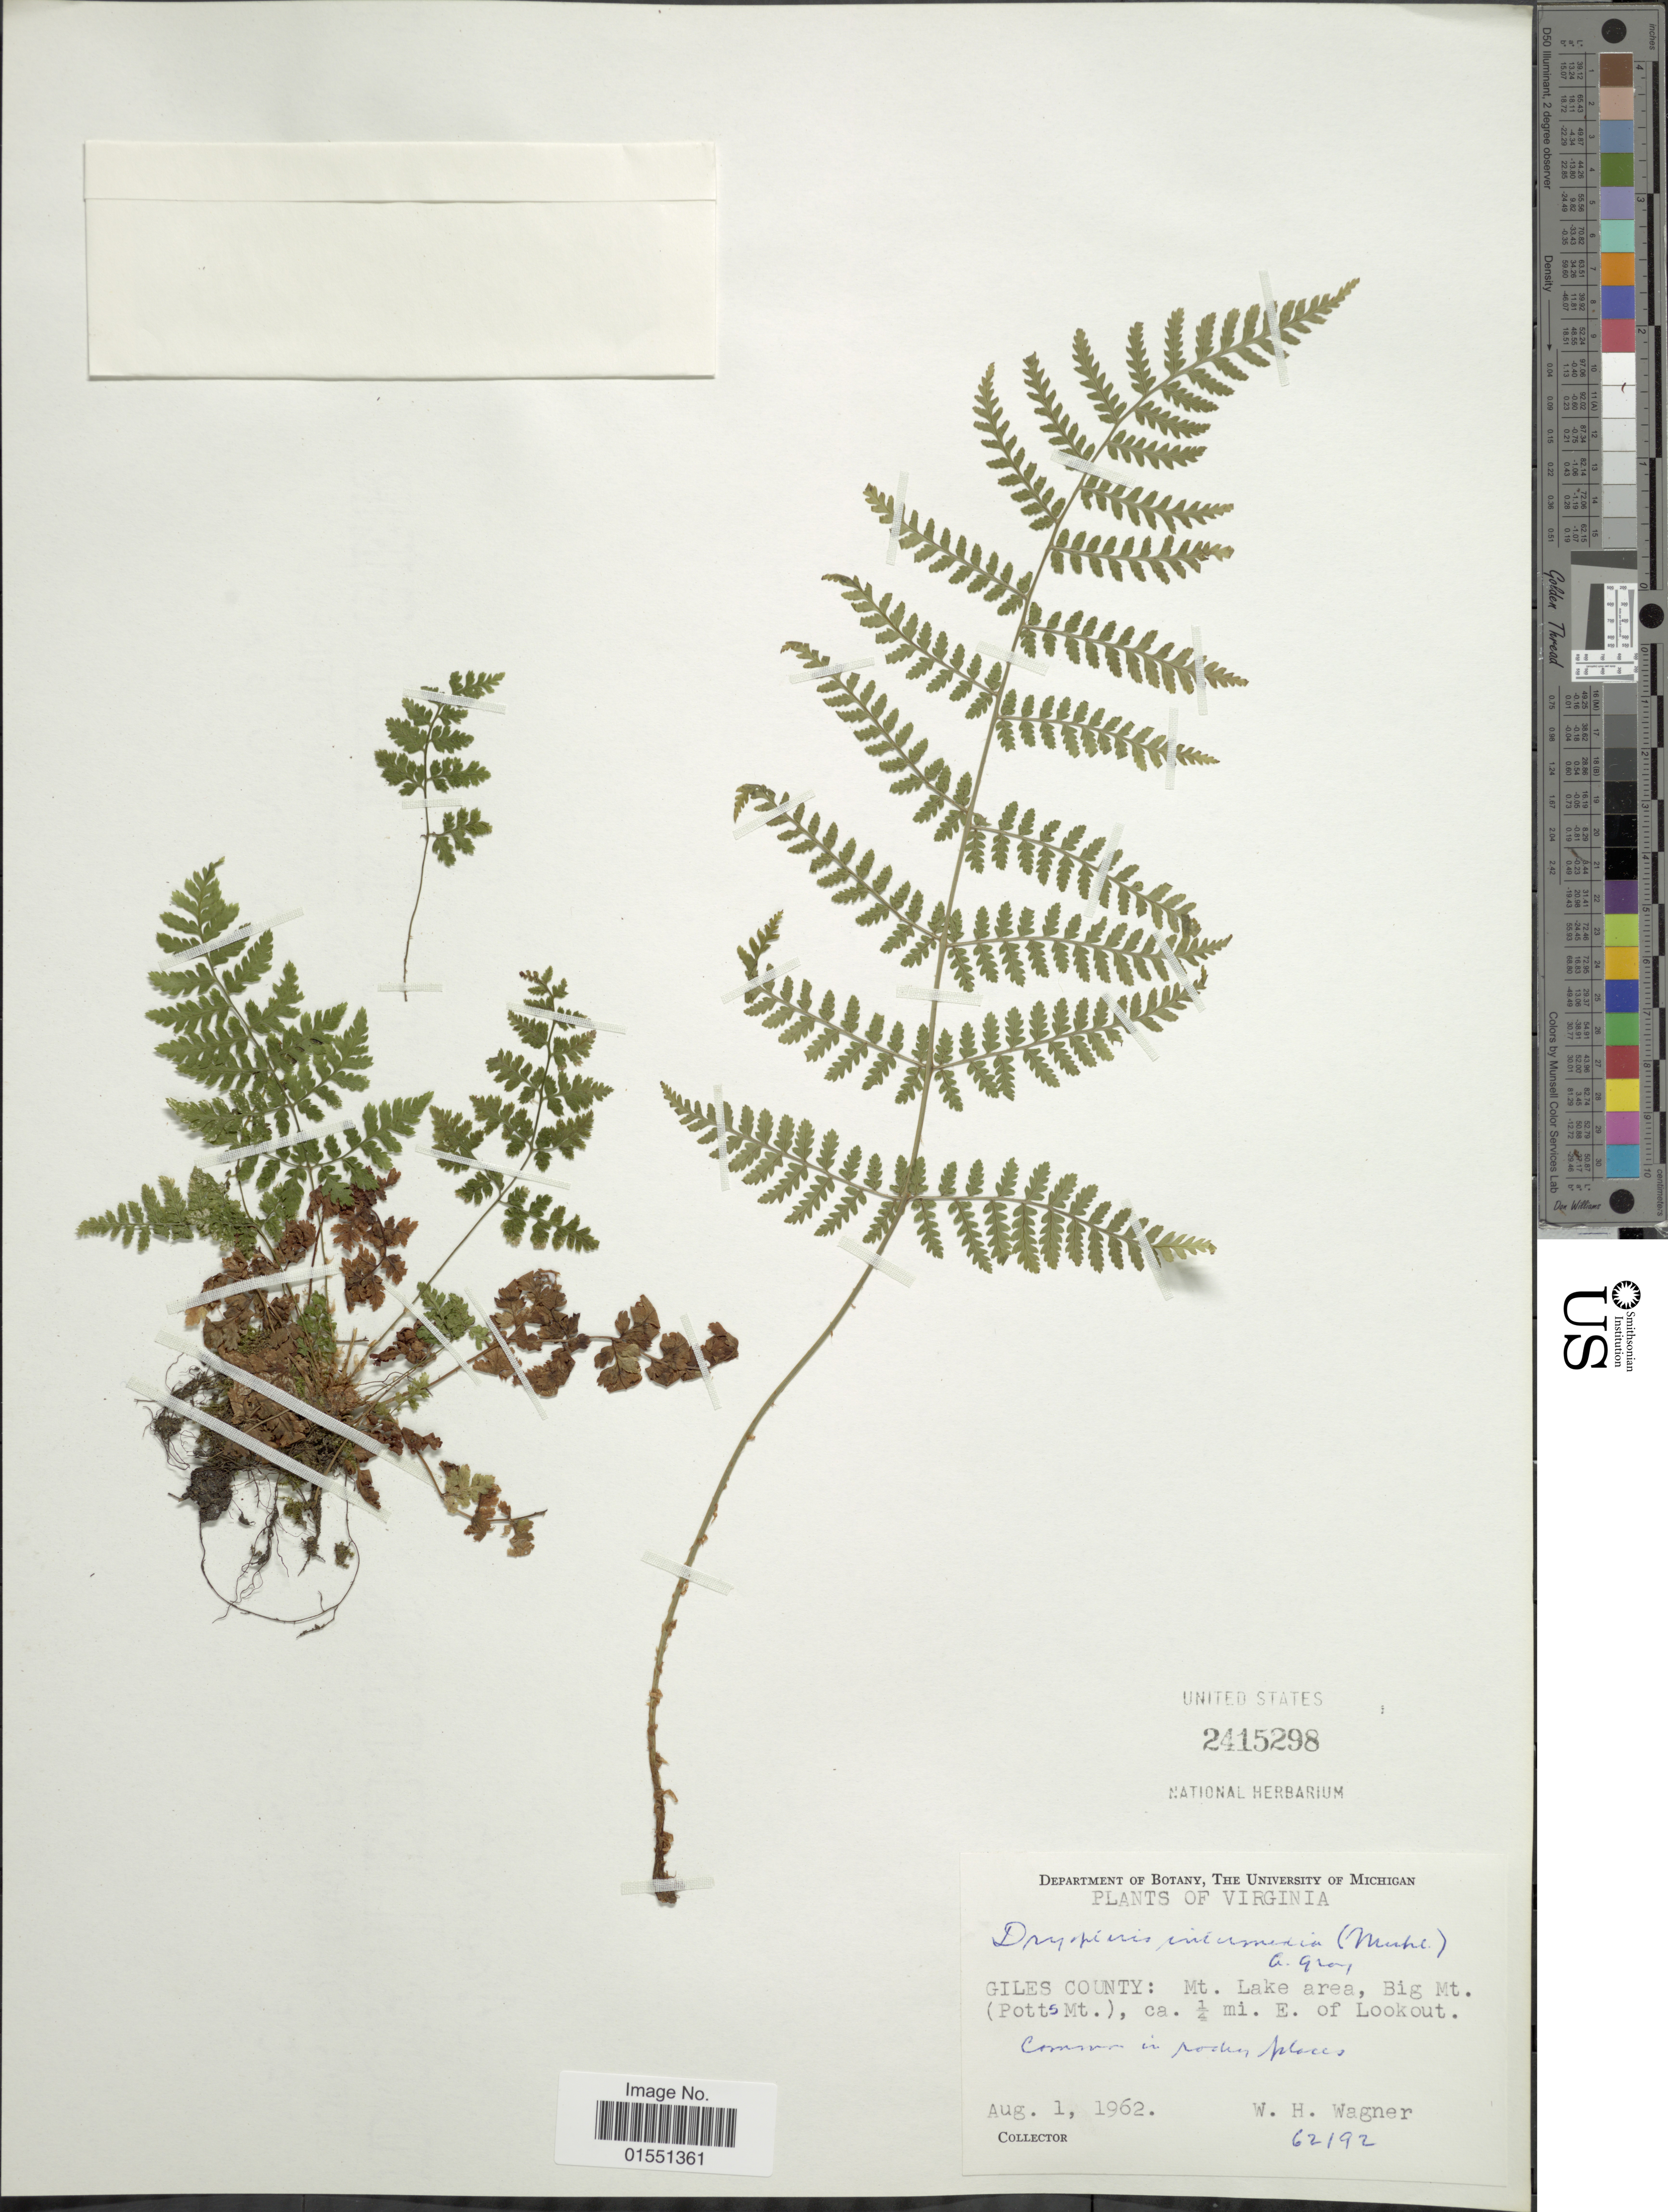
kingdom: Plantae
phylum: Tracheophyta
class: Polypodiopsida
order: Polypodiales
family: Dryopteridaceae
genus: Dryopteris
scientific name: Dryopteris intermedia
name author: (Muhl.) A. Gray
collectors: W. H. Wagner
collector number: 62192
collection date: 1962-08-01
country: United States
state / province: Virginia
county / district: Giles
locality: Mt. Lake area, Big Mt. (Potts Mt.), ca. ¼ mi. E. of Lookout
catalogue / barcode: US 2415298